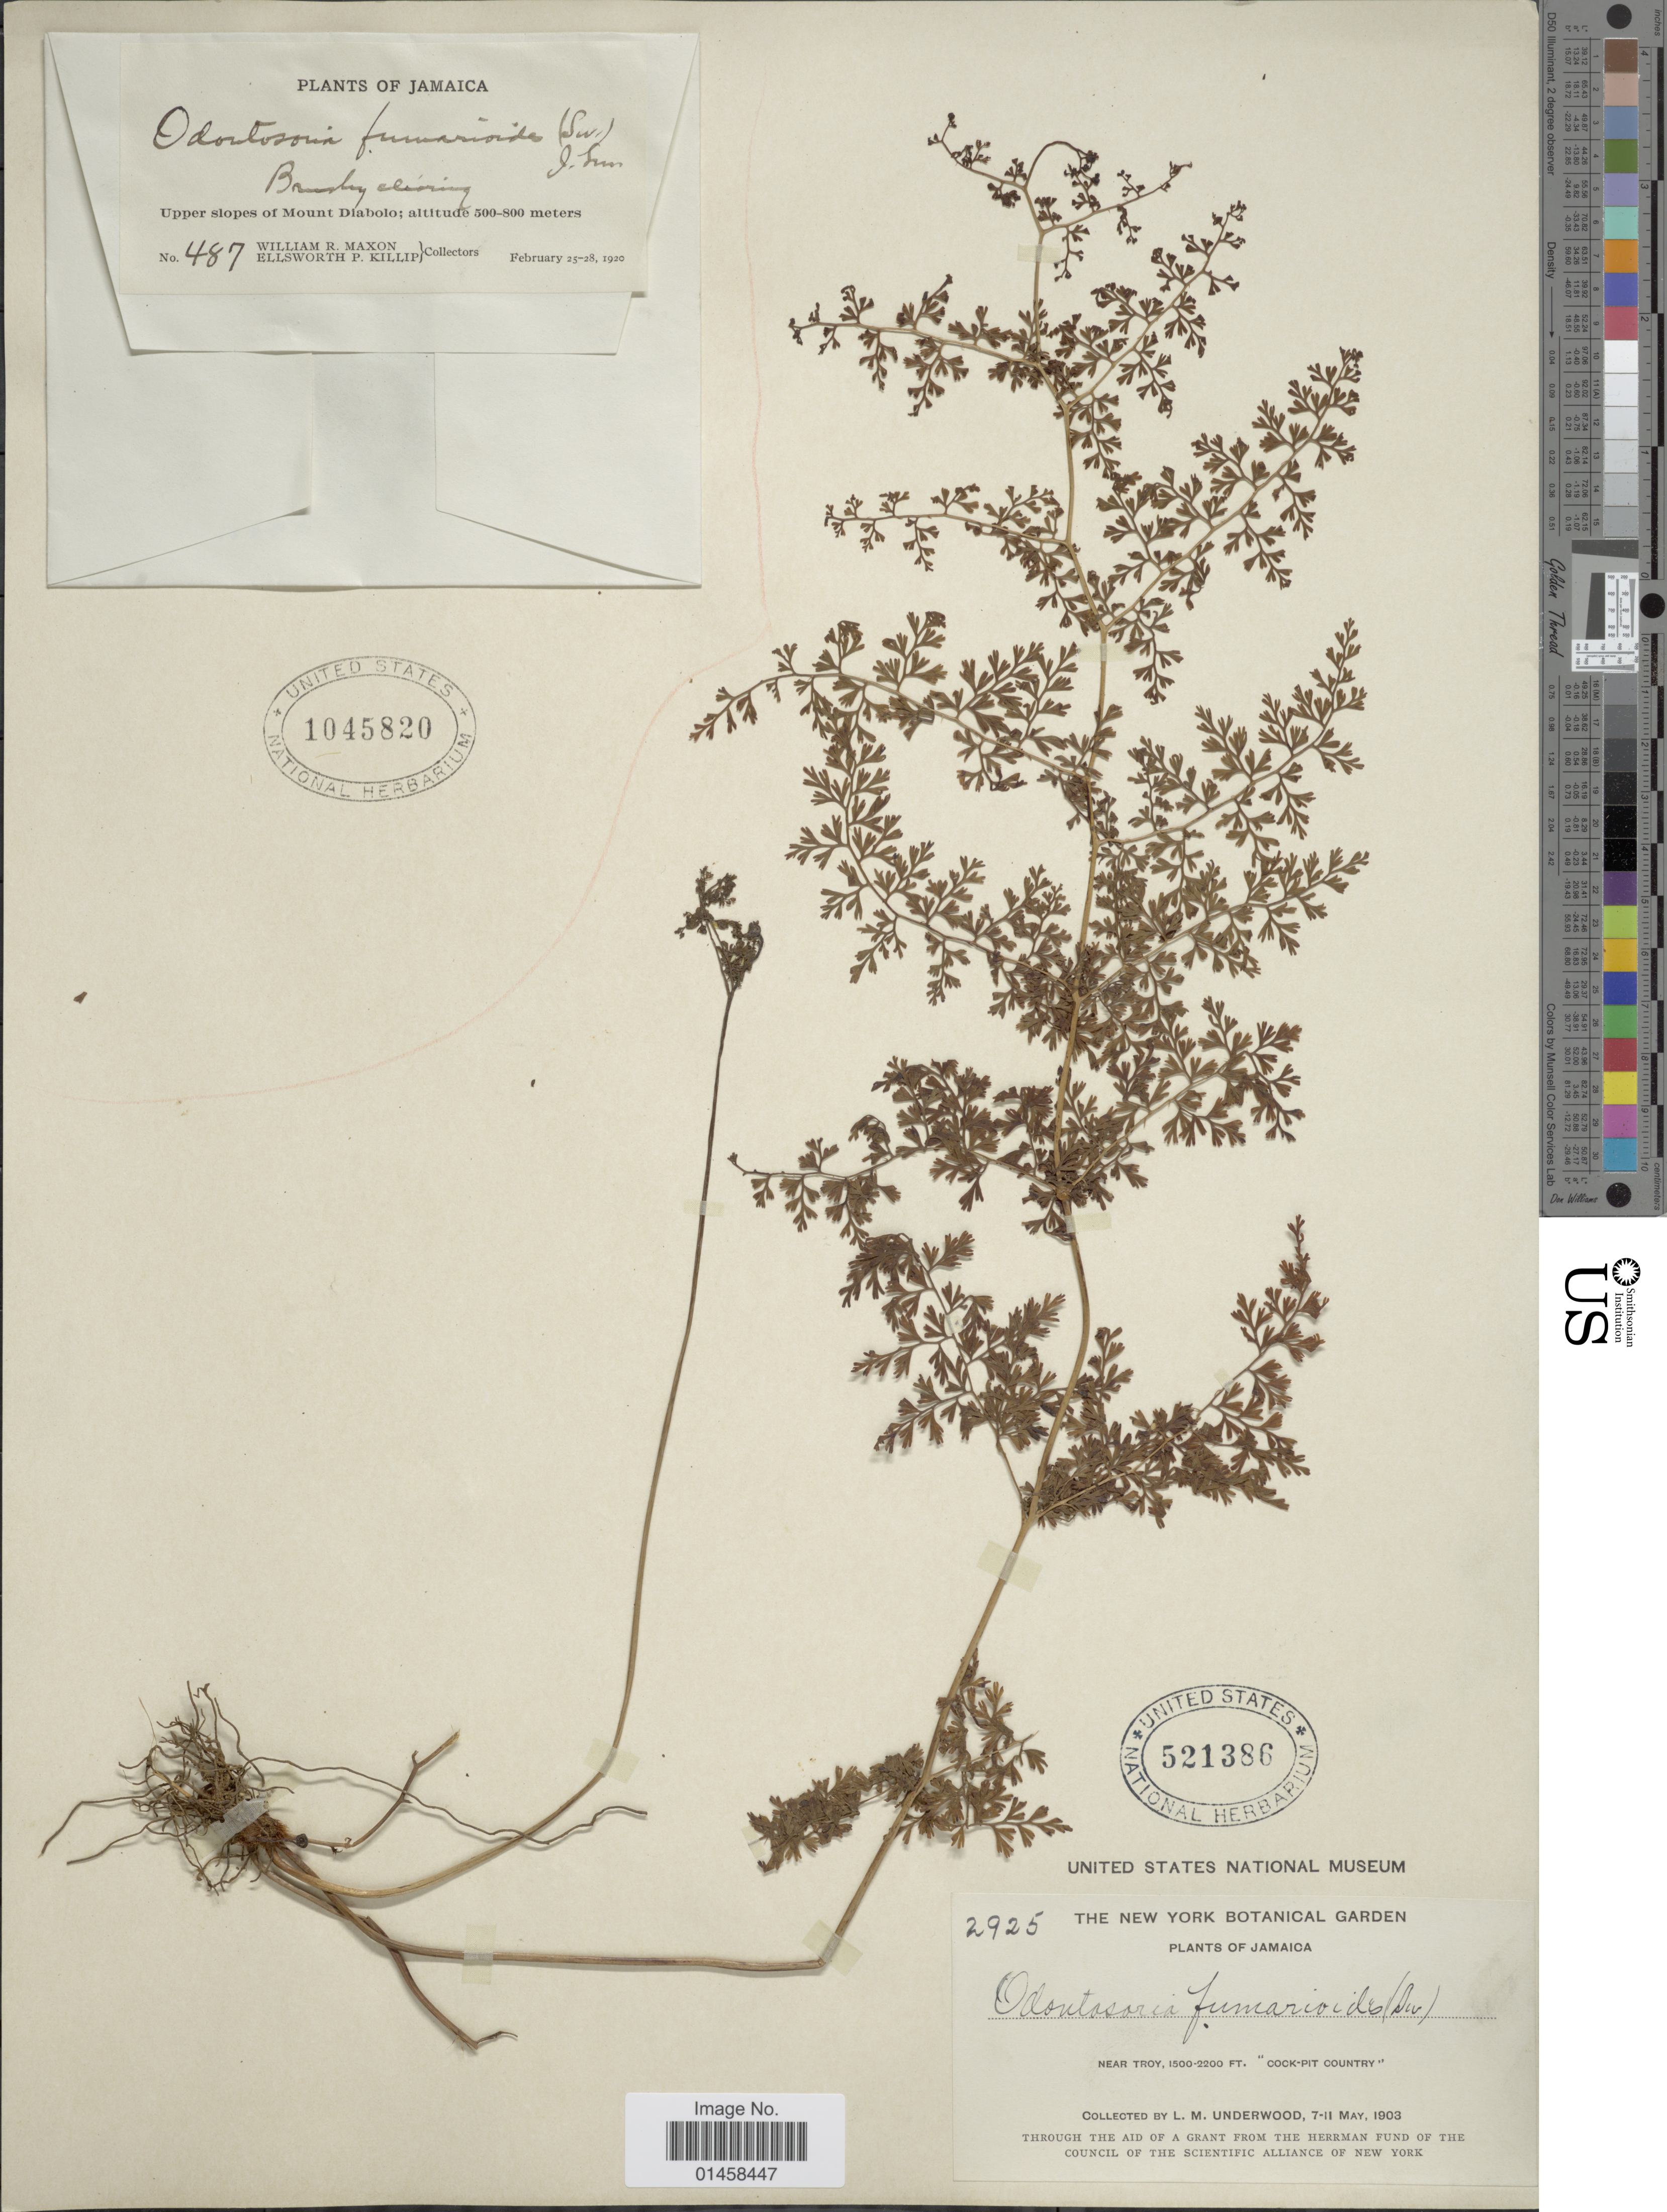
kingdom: Plantae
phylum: Tracheophyta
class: Polypodiopsida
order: Polypodiales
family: Lindsaeaceae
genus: Odontosoria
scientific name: Odontosoria fumarioides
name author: (Sw.) J. Sm.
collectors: L. M. Underwood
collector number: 2925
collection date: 1903-05-07/1903-05-11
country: Jamaica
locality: Near Troy, "Cock-Pit Country"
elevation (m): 457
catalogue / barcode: US 521386